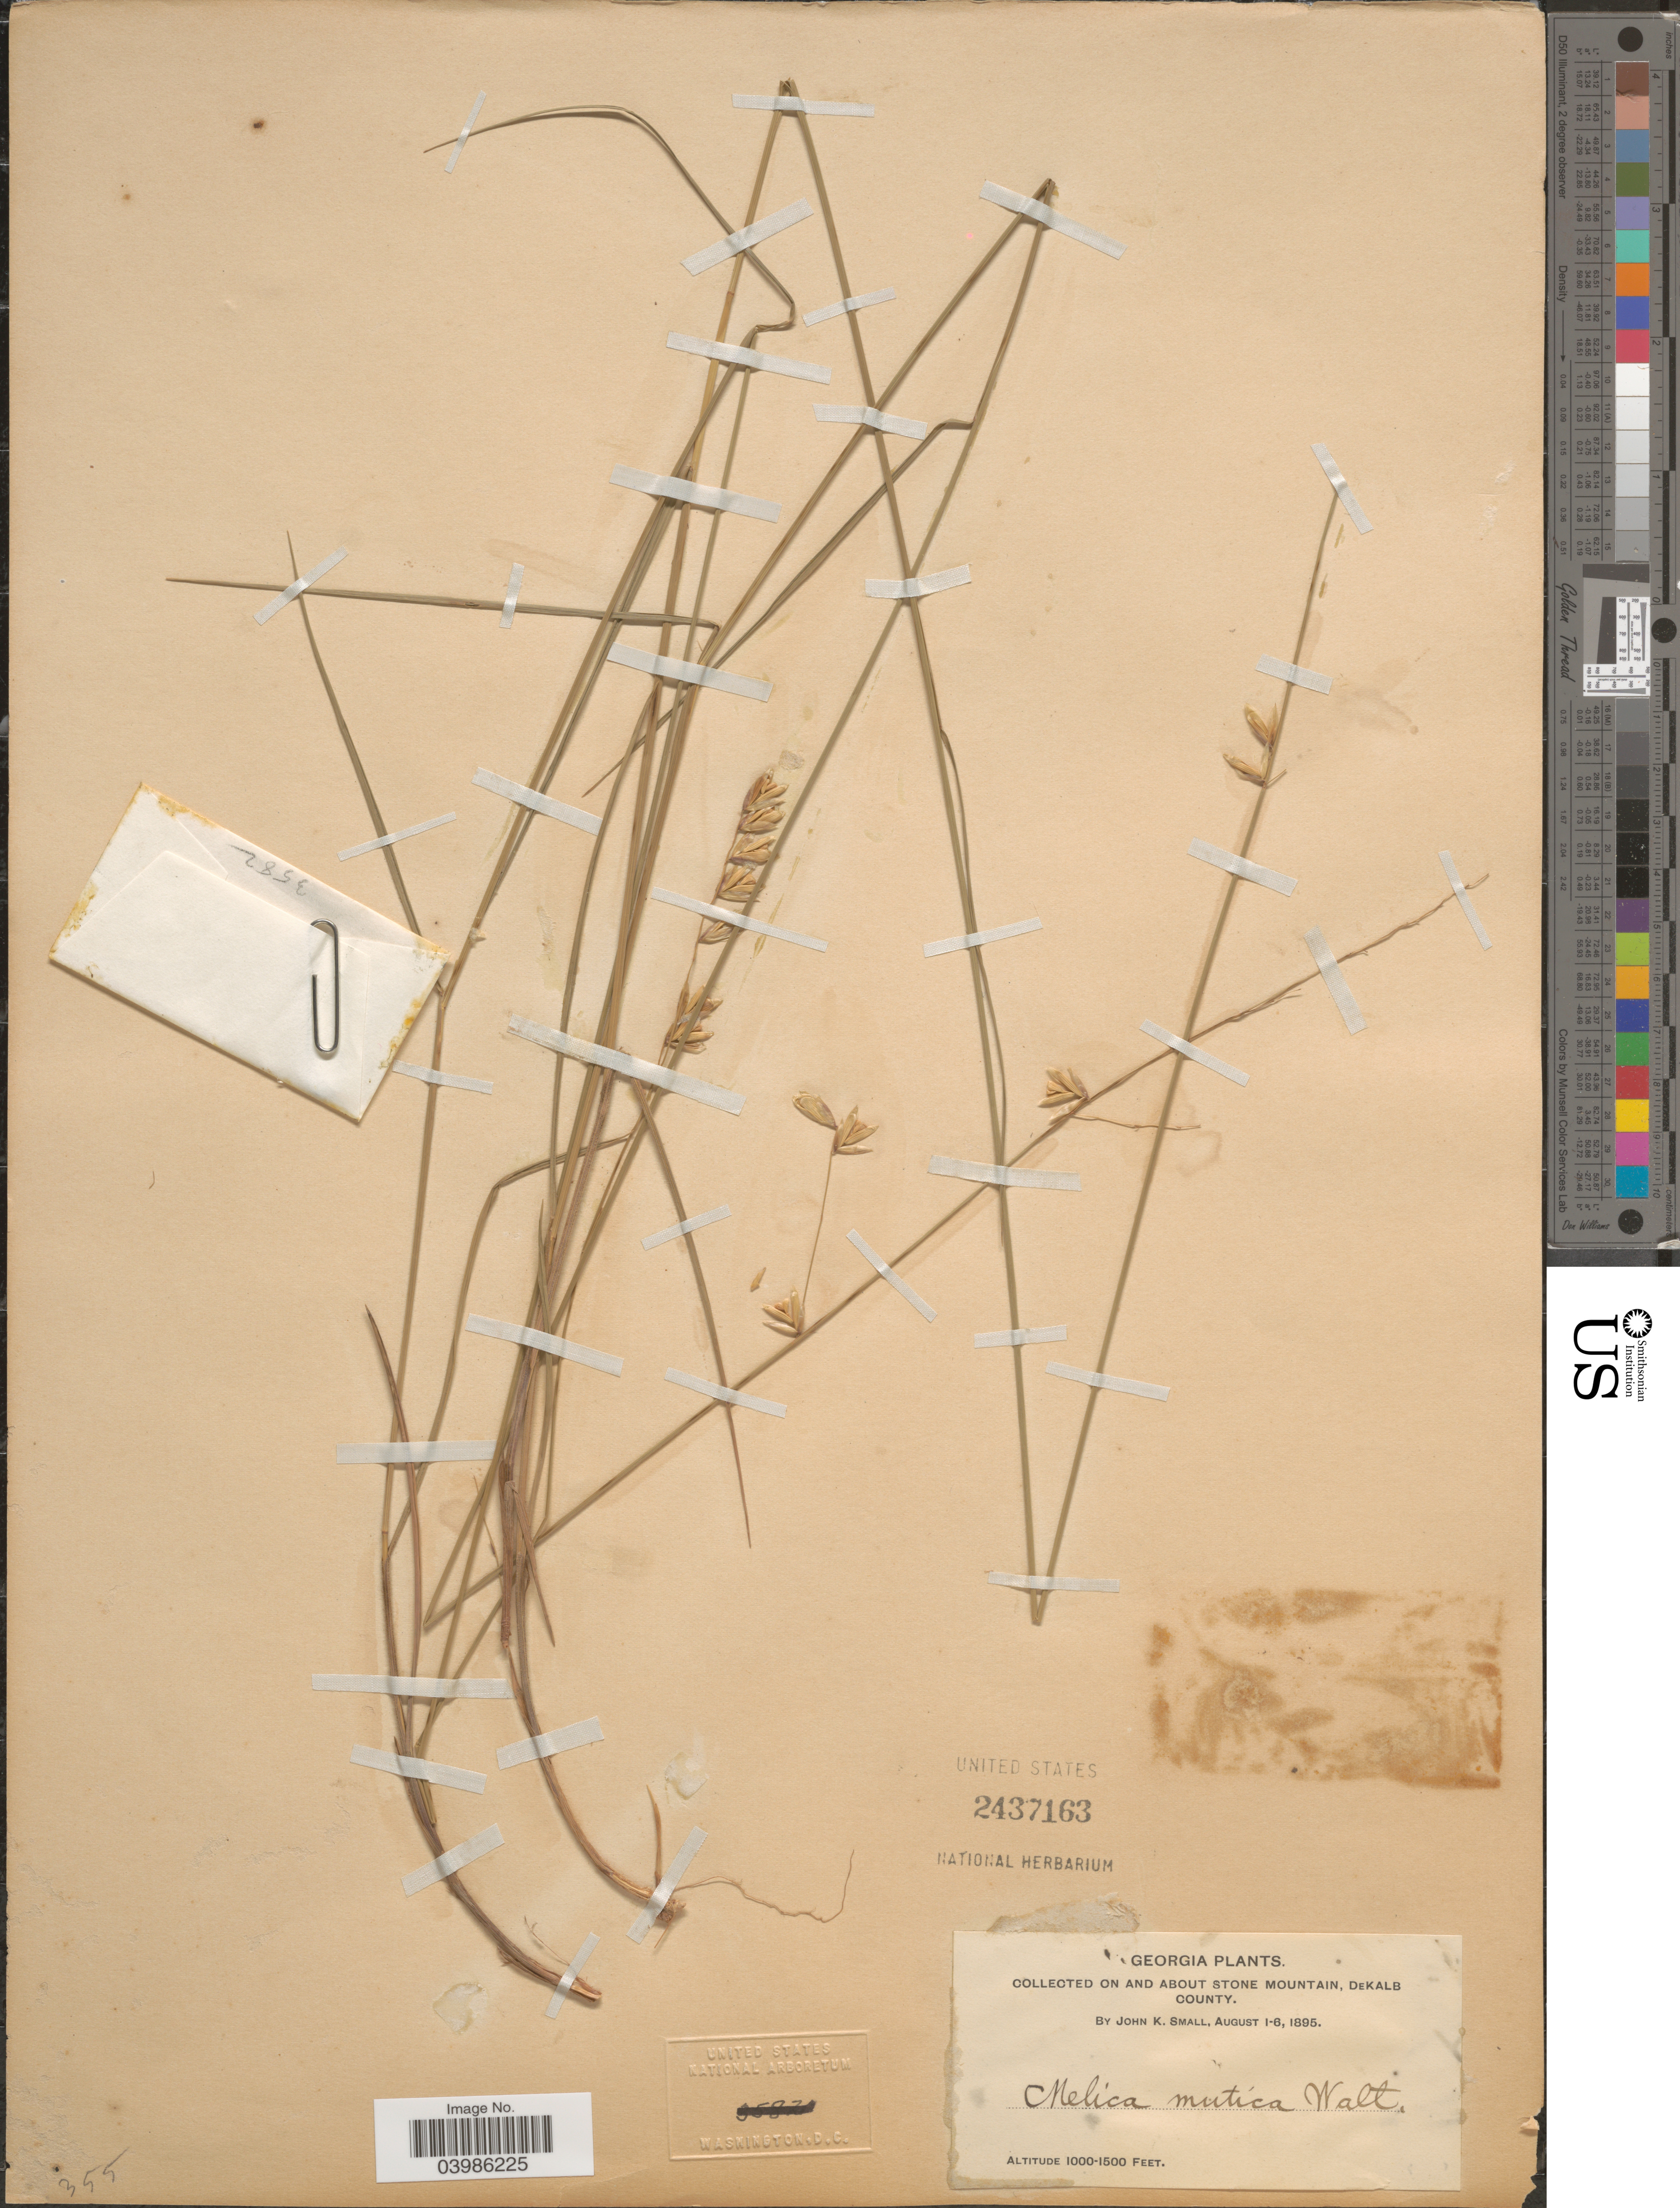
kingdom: Plantae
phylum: Tracheophyta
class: Liliopsida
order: Poales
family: Poaceae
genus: Melica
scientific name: Melica mutica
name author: Walter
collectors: J. K. Small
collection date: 1895-08-01/1895-08-06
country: United States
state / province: Georgia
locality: On and about Stone Mountain, DeKalb County.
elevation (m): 305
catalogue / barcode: US 2437163